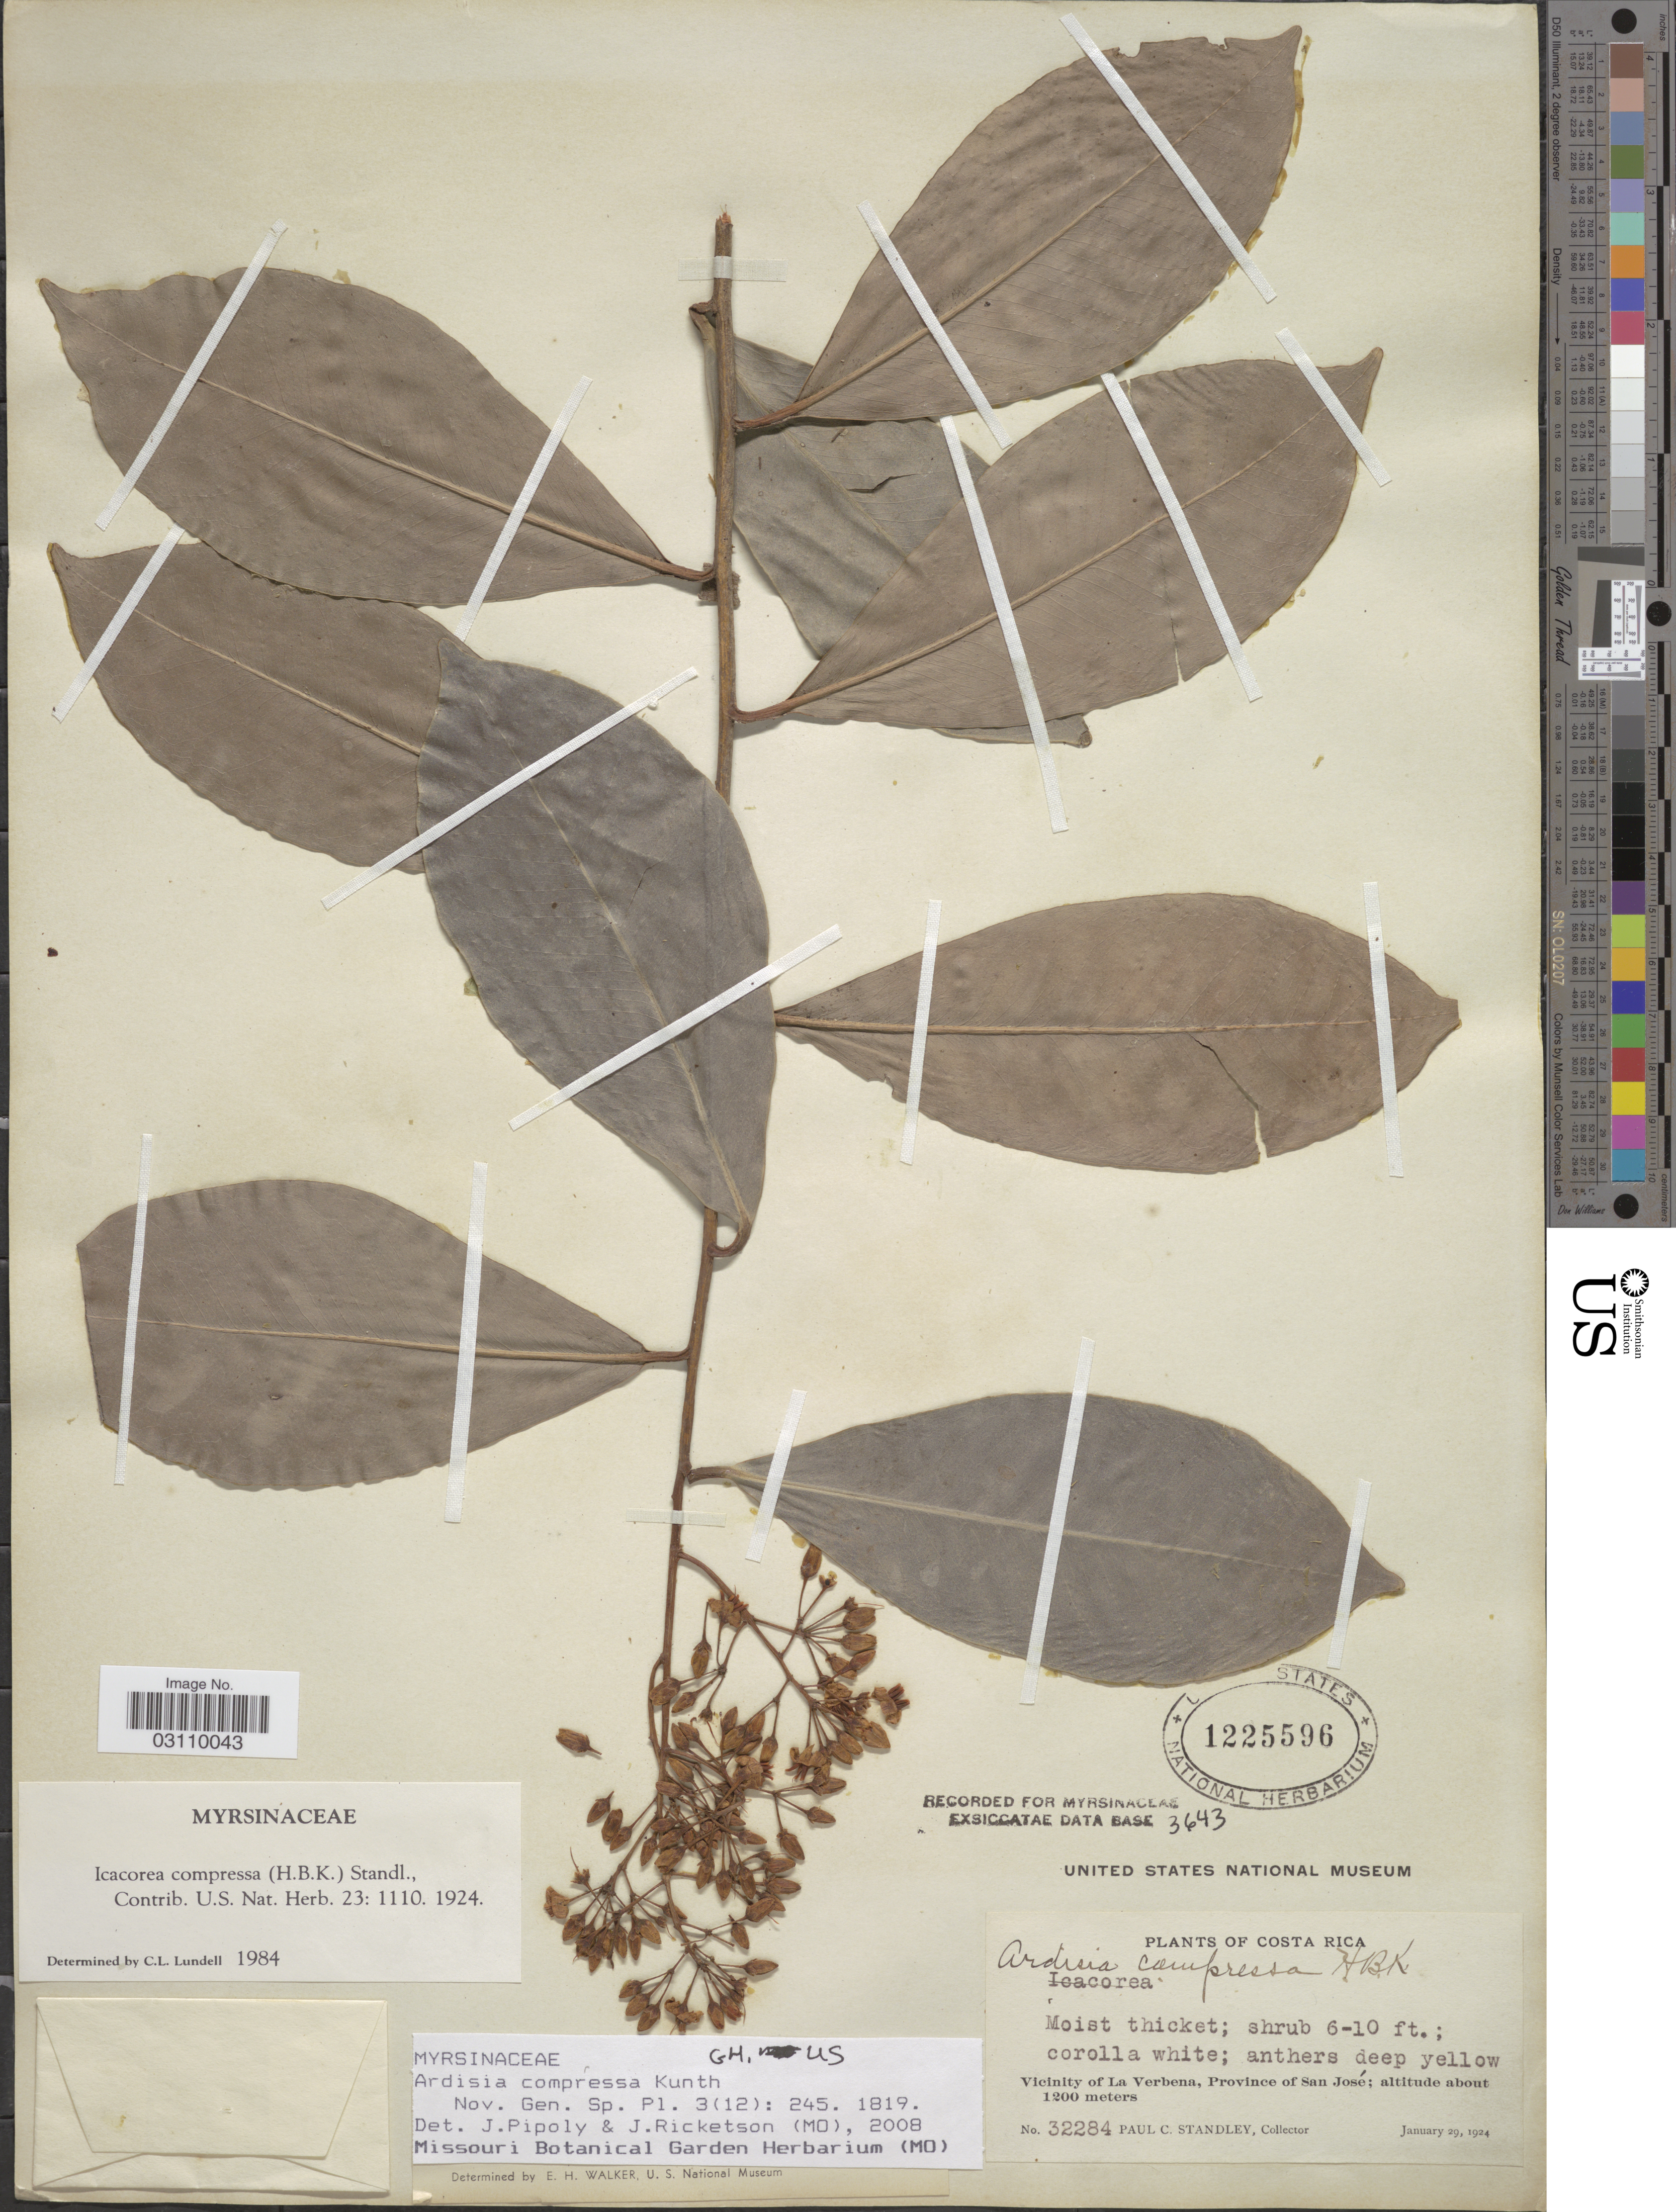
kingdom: Plantae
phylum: Tracheophyta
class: Magnoliopsida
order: Ericales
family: Primulaceae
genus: Ardisia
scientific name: Ardisia compressa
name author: Kunth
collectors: P. C. Standley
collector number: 32284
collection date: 1924-01-29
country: Costa Rica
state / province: San José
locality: Vicinity of La Verbena.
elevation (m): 1200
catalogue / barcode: US 1225596